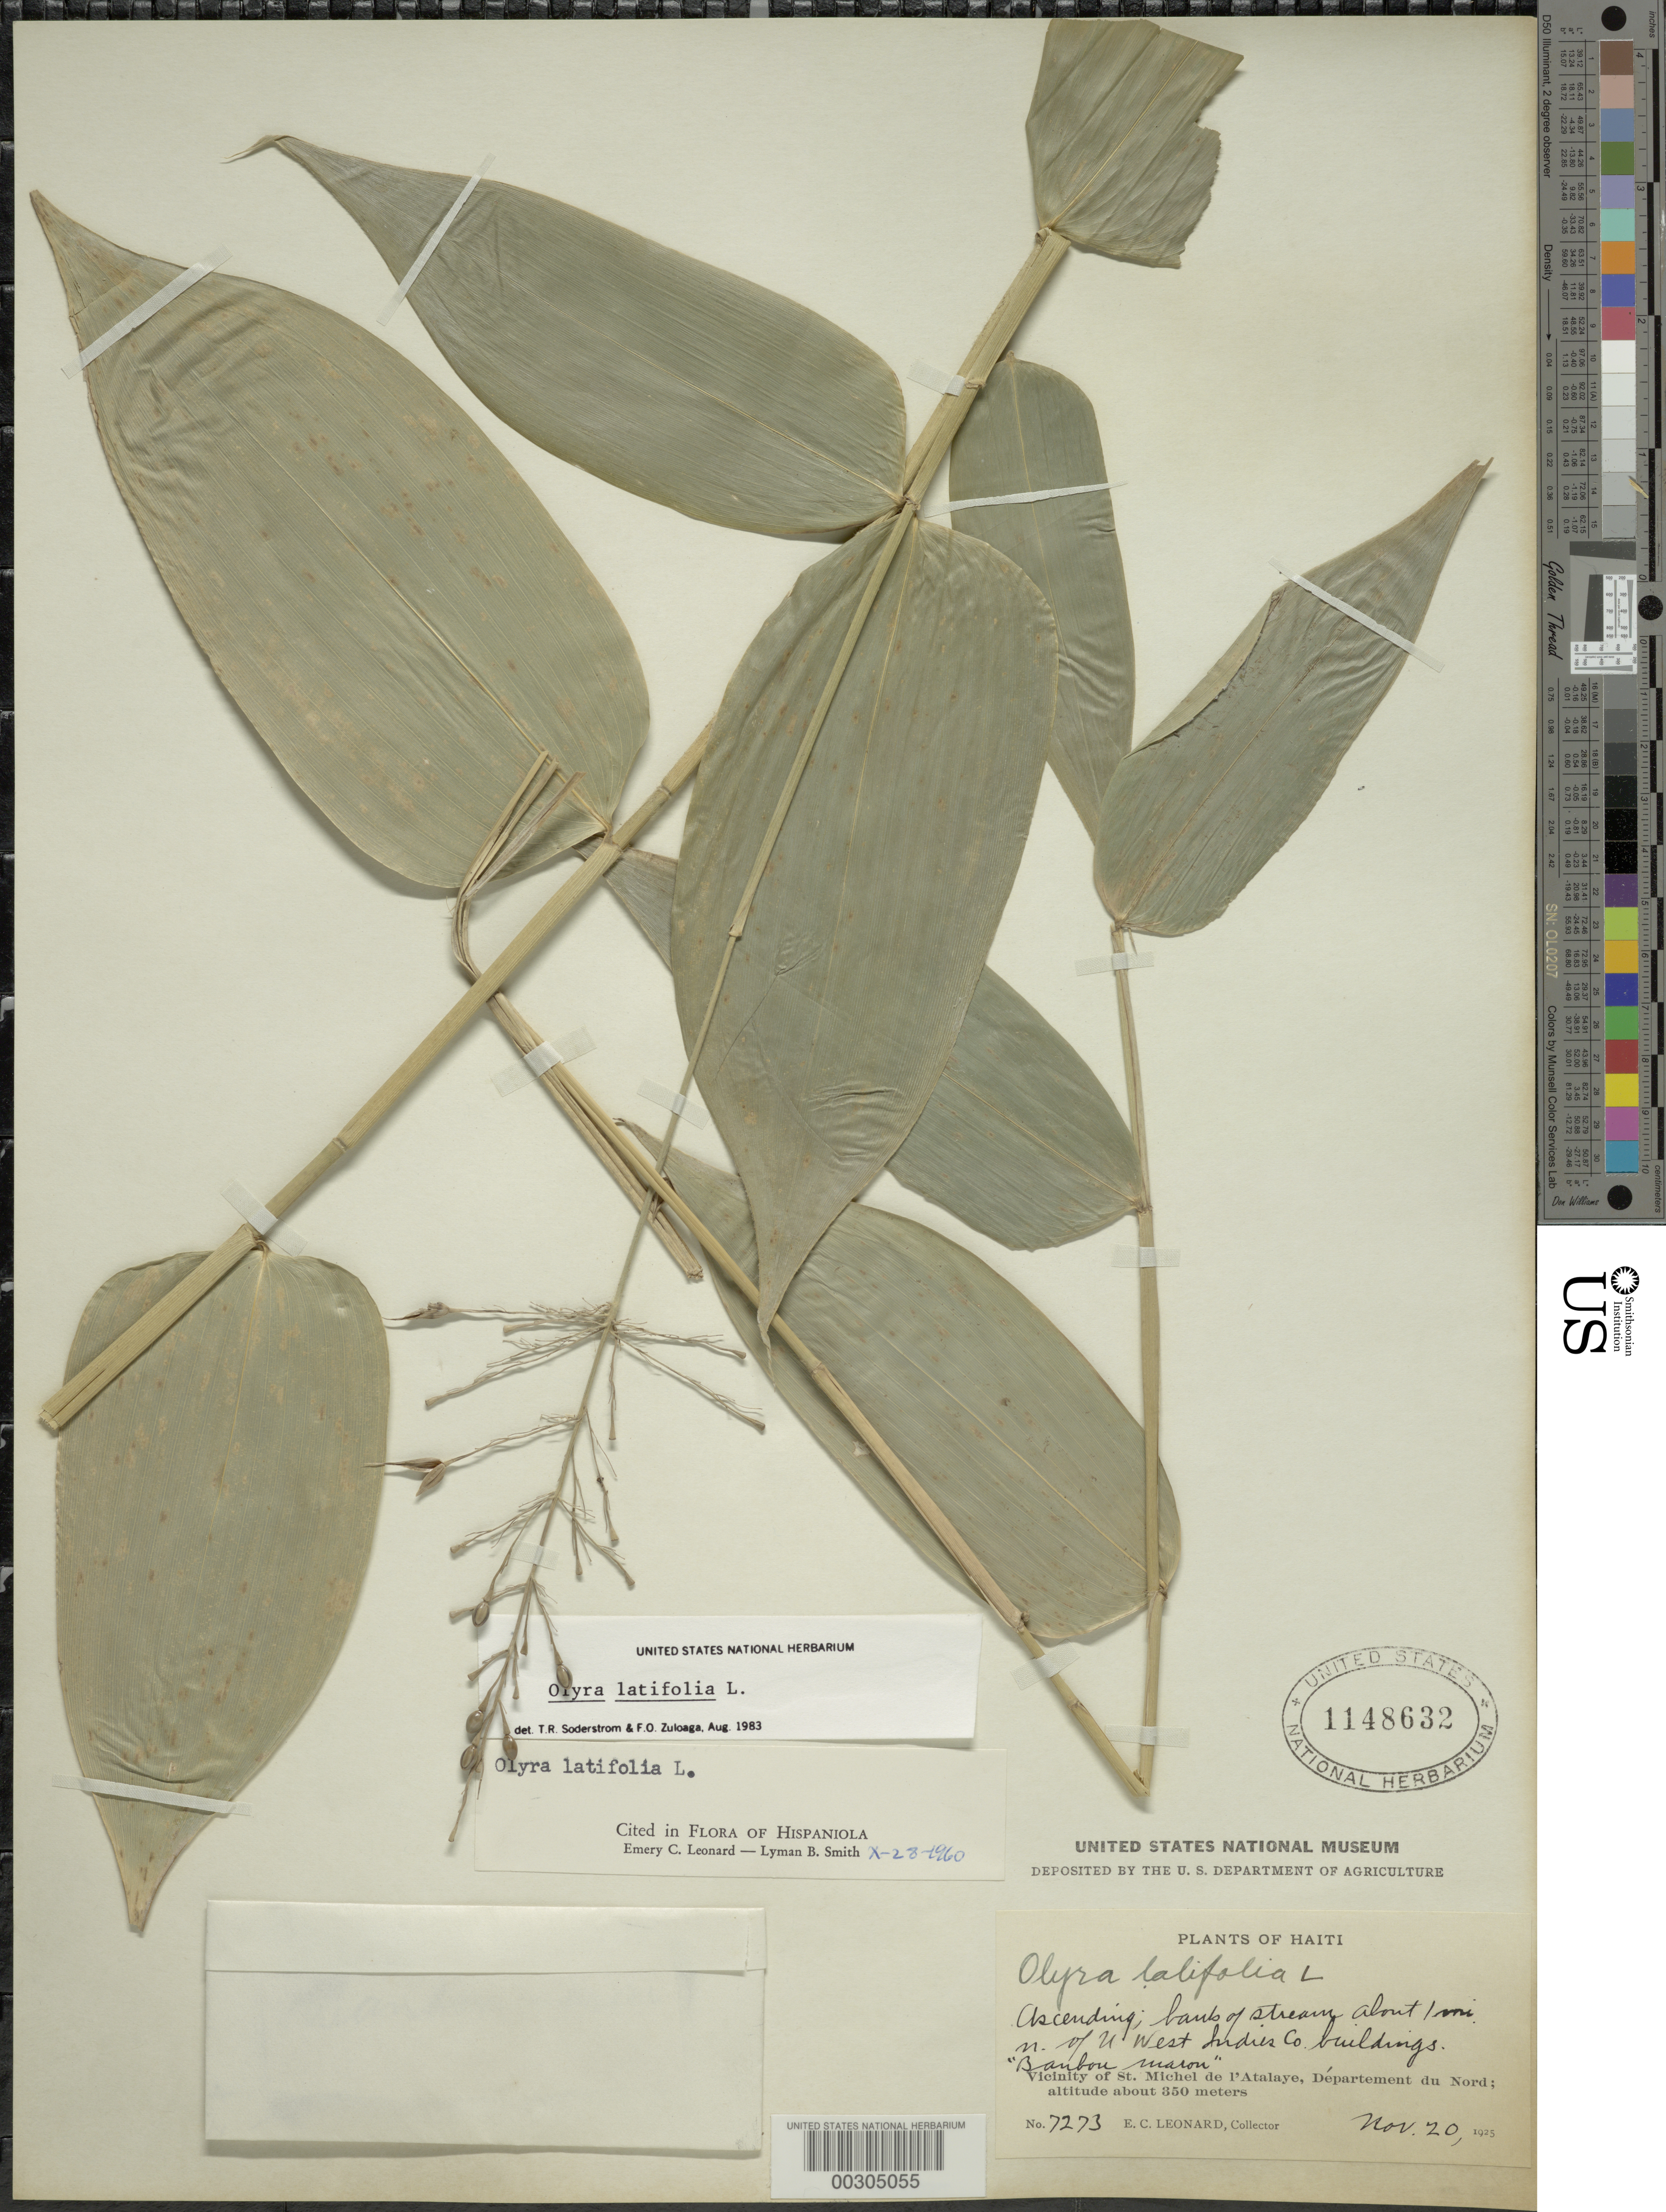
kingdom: Plantae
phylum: Tracheophyta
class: Liliopsida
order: Poales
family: Poaceae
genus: Olyra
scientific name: Olyra latifolia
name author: L.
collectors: E. C. Leonard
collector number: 7273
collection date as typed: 20 Nov 1925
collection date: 1925-11-20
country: Haiti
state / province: Nord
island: Hispaniola Island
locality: St. michel de l'atalaye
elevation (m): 350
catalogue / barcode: US 1148632